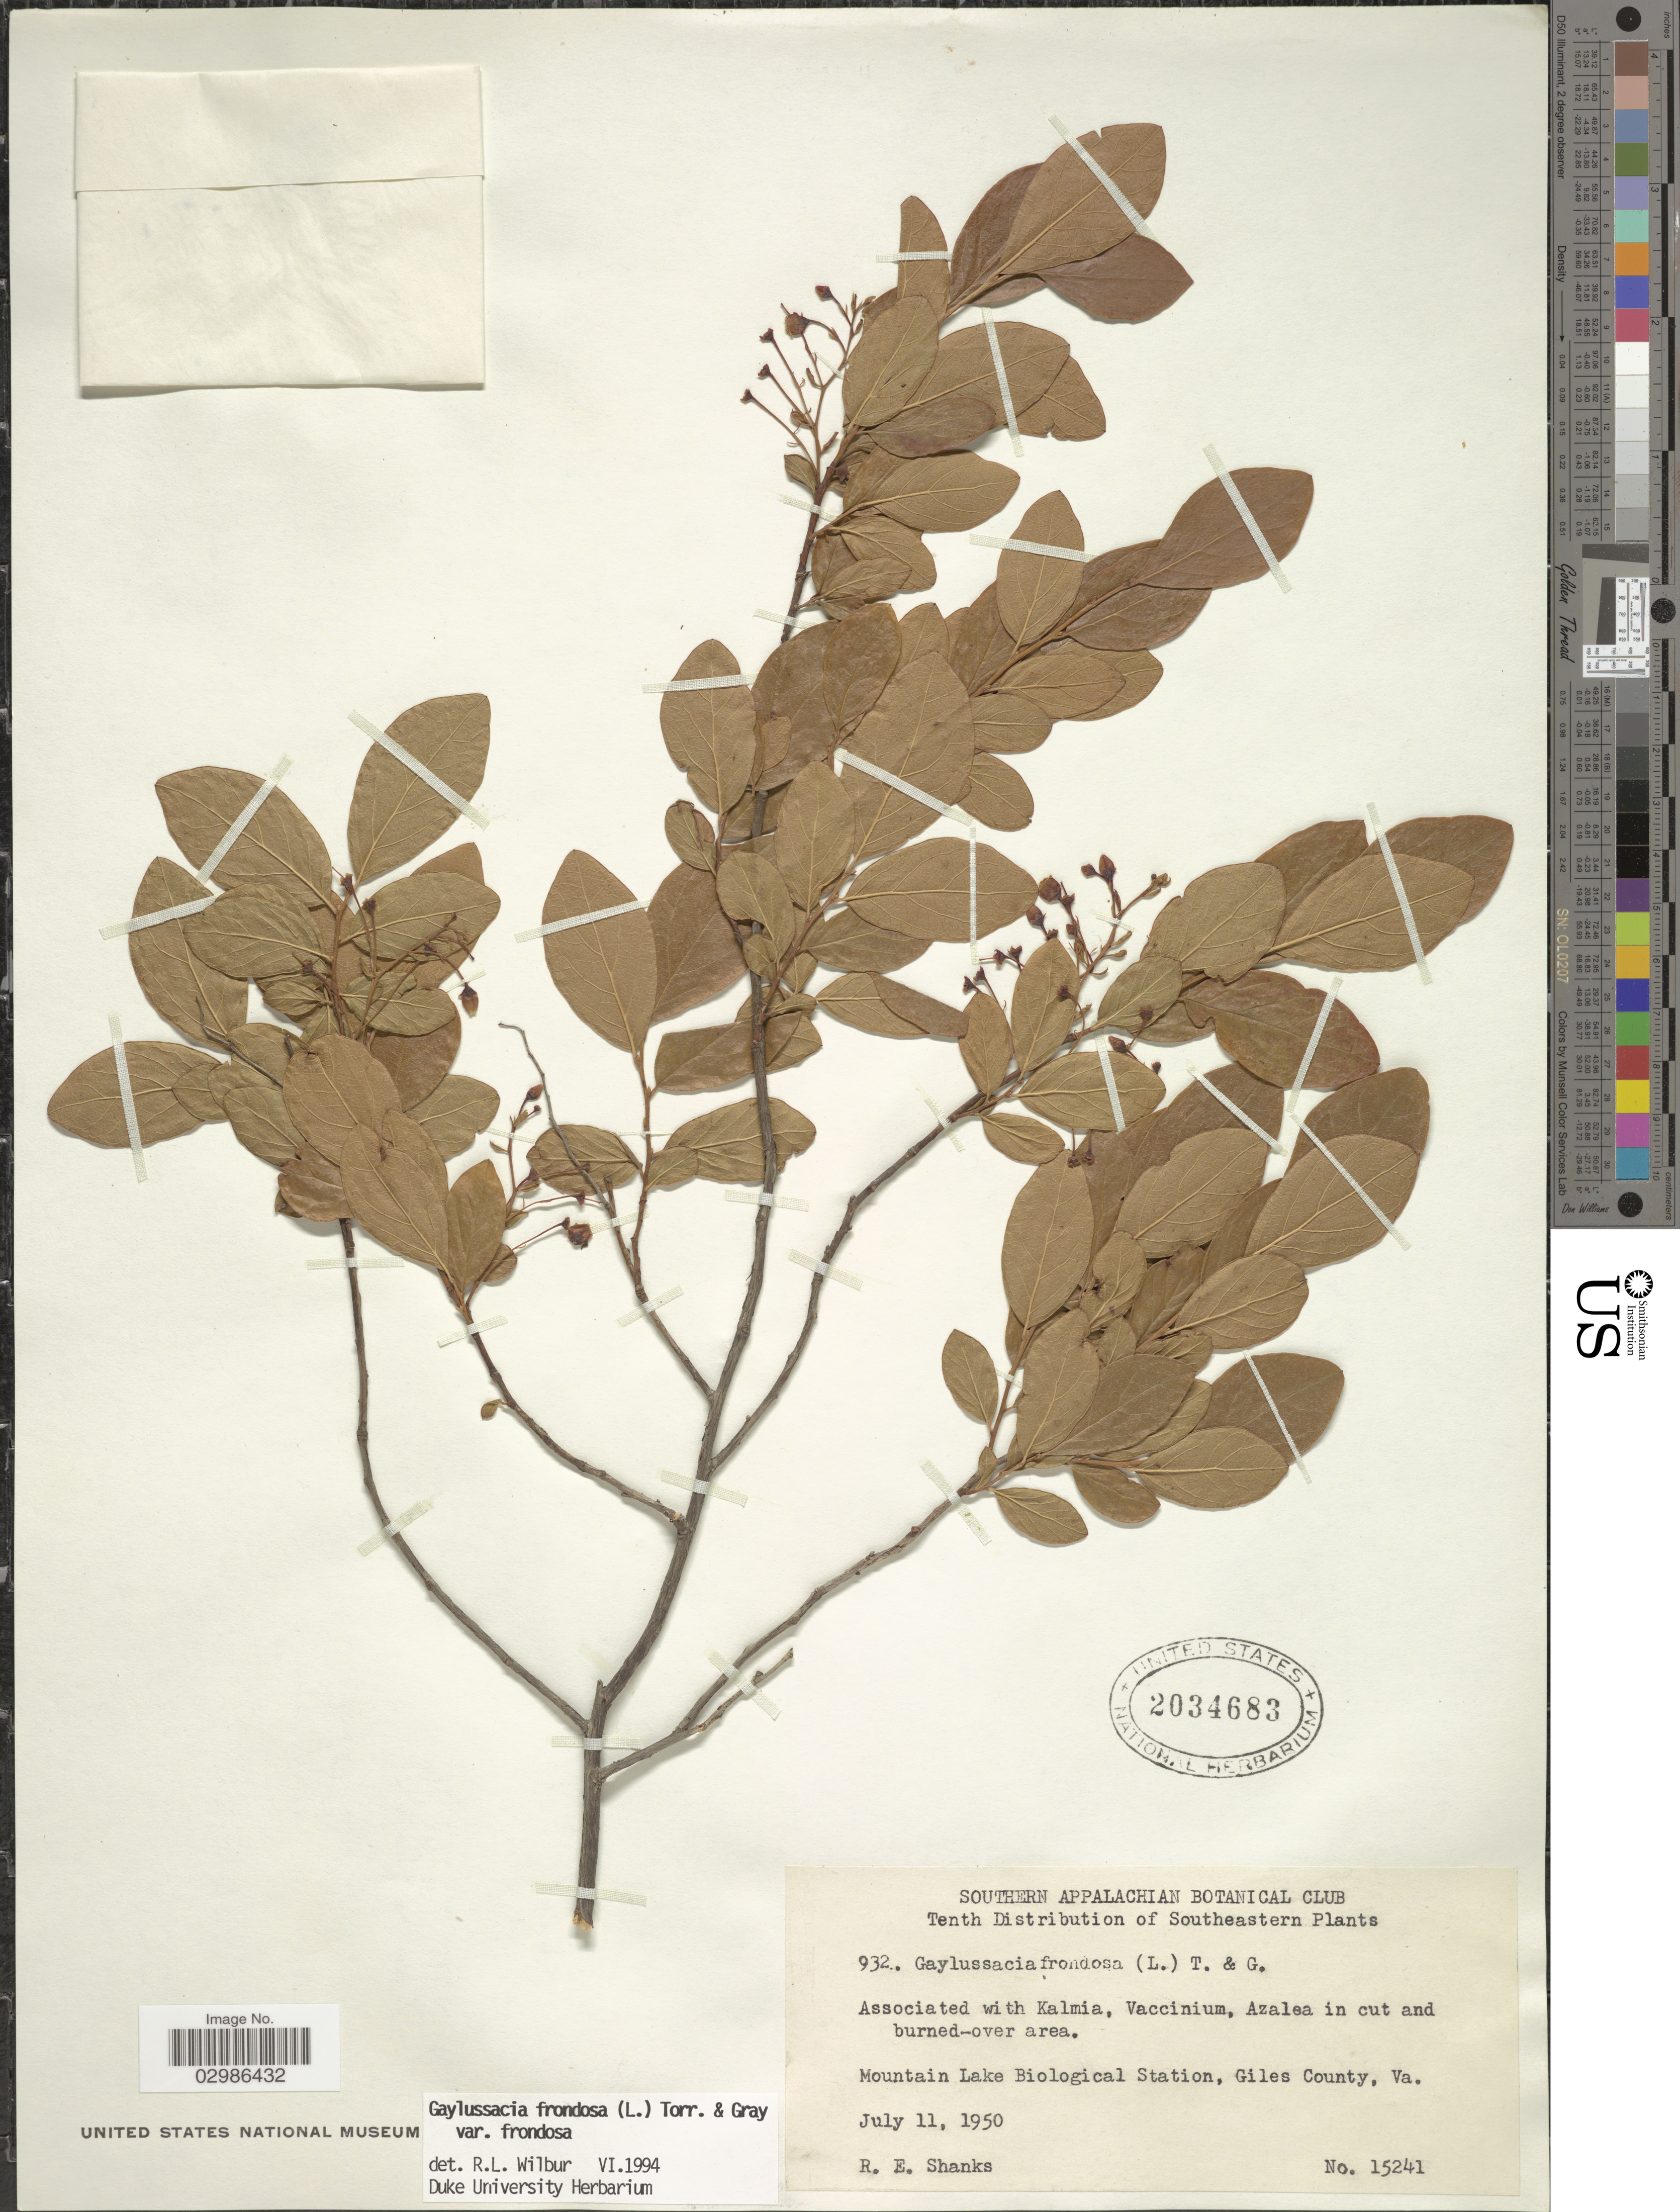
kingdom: Plantae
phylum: Tracheophyta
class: Magnoliopsida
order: Ericales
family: Ericaceae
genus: Gaylussacia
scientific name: Gaylussacia frondosa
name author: (L.) Torr. & A. Gray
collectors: R. Shanks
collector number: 15241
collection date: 1950-07-11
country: United States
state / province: Virginia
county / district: Giles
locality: Mountain Lake Biological Station, Giles County, Va.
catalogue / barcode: US 2034683